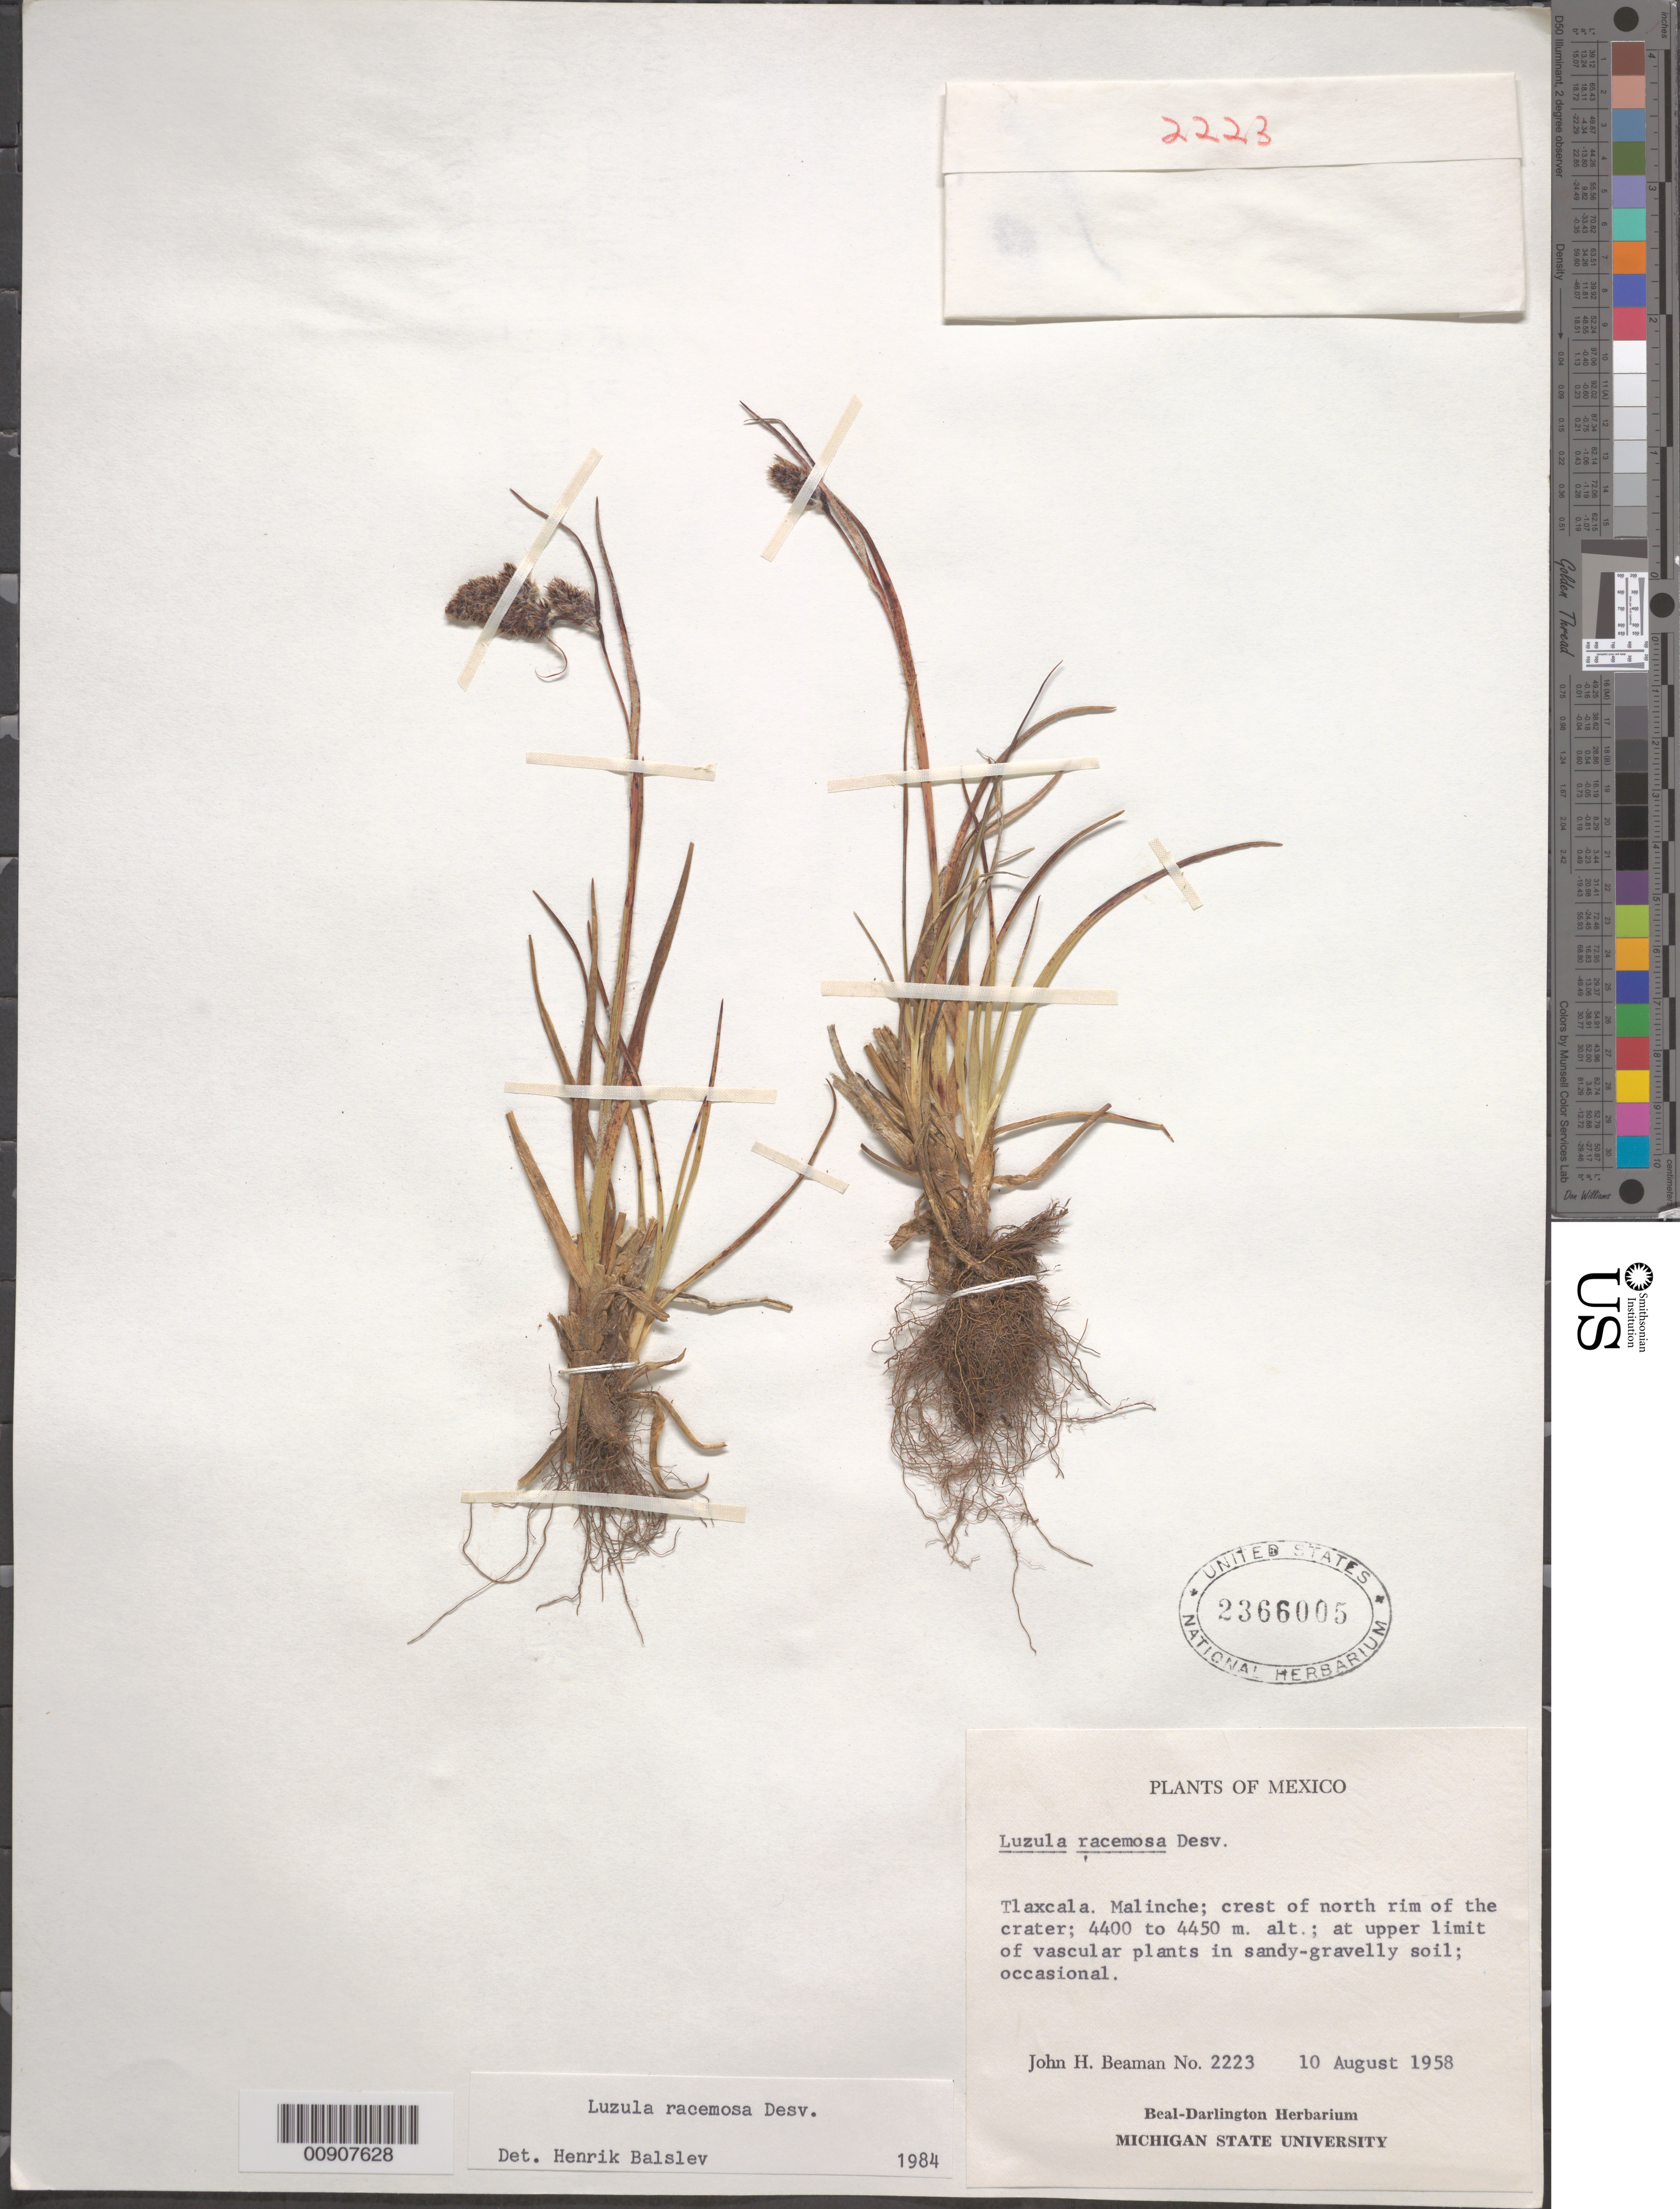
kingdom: Plantae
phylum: Tracheophyta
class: Liliopsida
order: Poales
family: Juncaceae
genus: Luzula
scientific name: Luzula racemosa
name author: Desv.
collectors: J. H. Beaman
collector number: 2223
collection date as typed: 10 Aug 1958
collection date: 1958-08-10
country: Mexico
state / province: Tlaxcala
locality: Tlaxcala: Malinche; crest of north rim of the crater.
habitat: At upper limit of vascular plants in sandy-gravelly soil.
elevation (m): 4450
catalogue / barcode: US 2366005